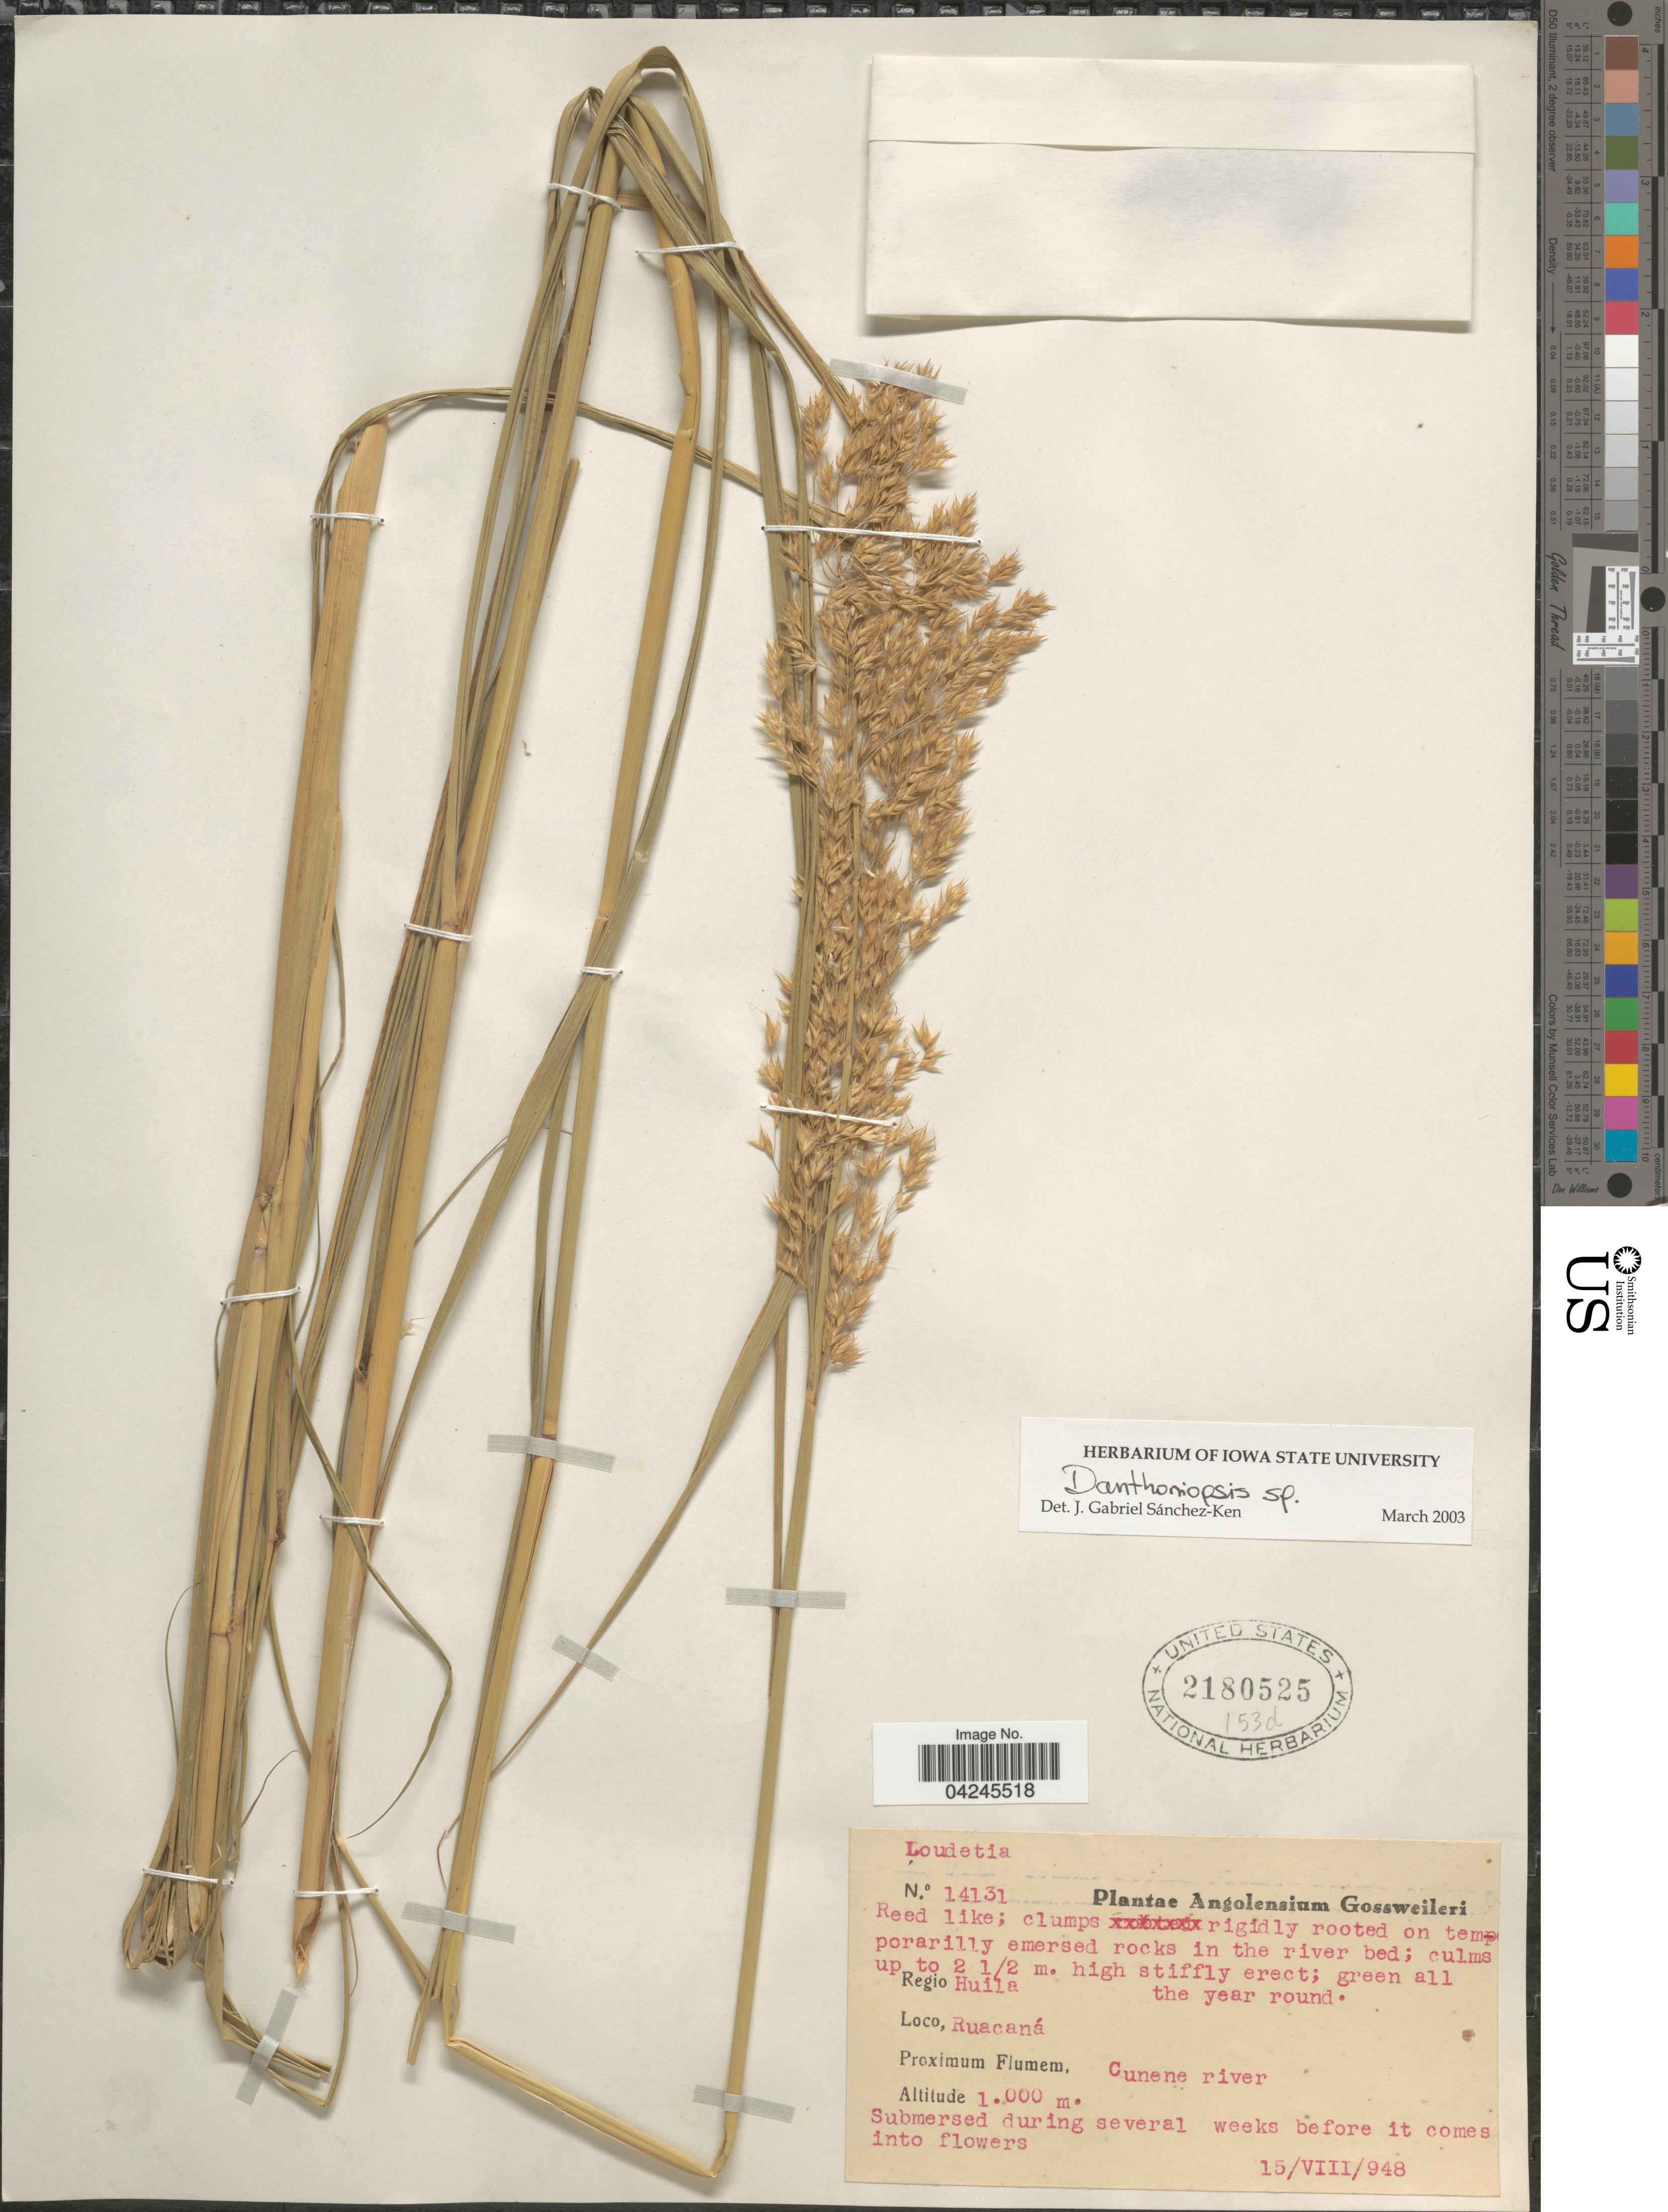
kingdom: Plantae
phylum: Tracheophyta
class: Liliopsida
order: Poales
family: Poaceae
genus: Danthoniopsis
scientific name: Danthoniopsis sp.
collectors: -. Gossweiler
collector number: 14131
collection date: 1948-08-15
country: Angola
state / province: Huila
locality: Regio Huila. Ruacaná. Proximum Flumem, Cunene river.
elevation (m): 1000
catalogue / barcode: US 2180525